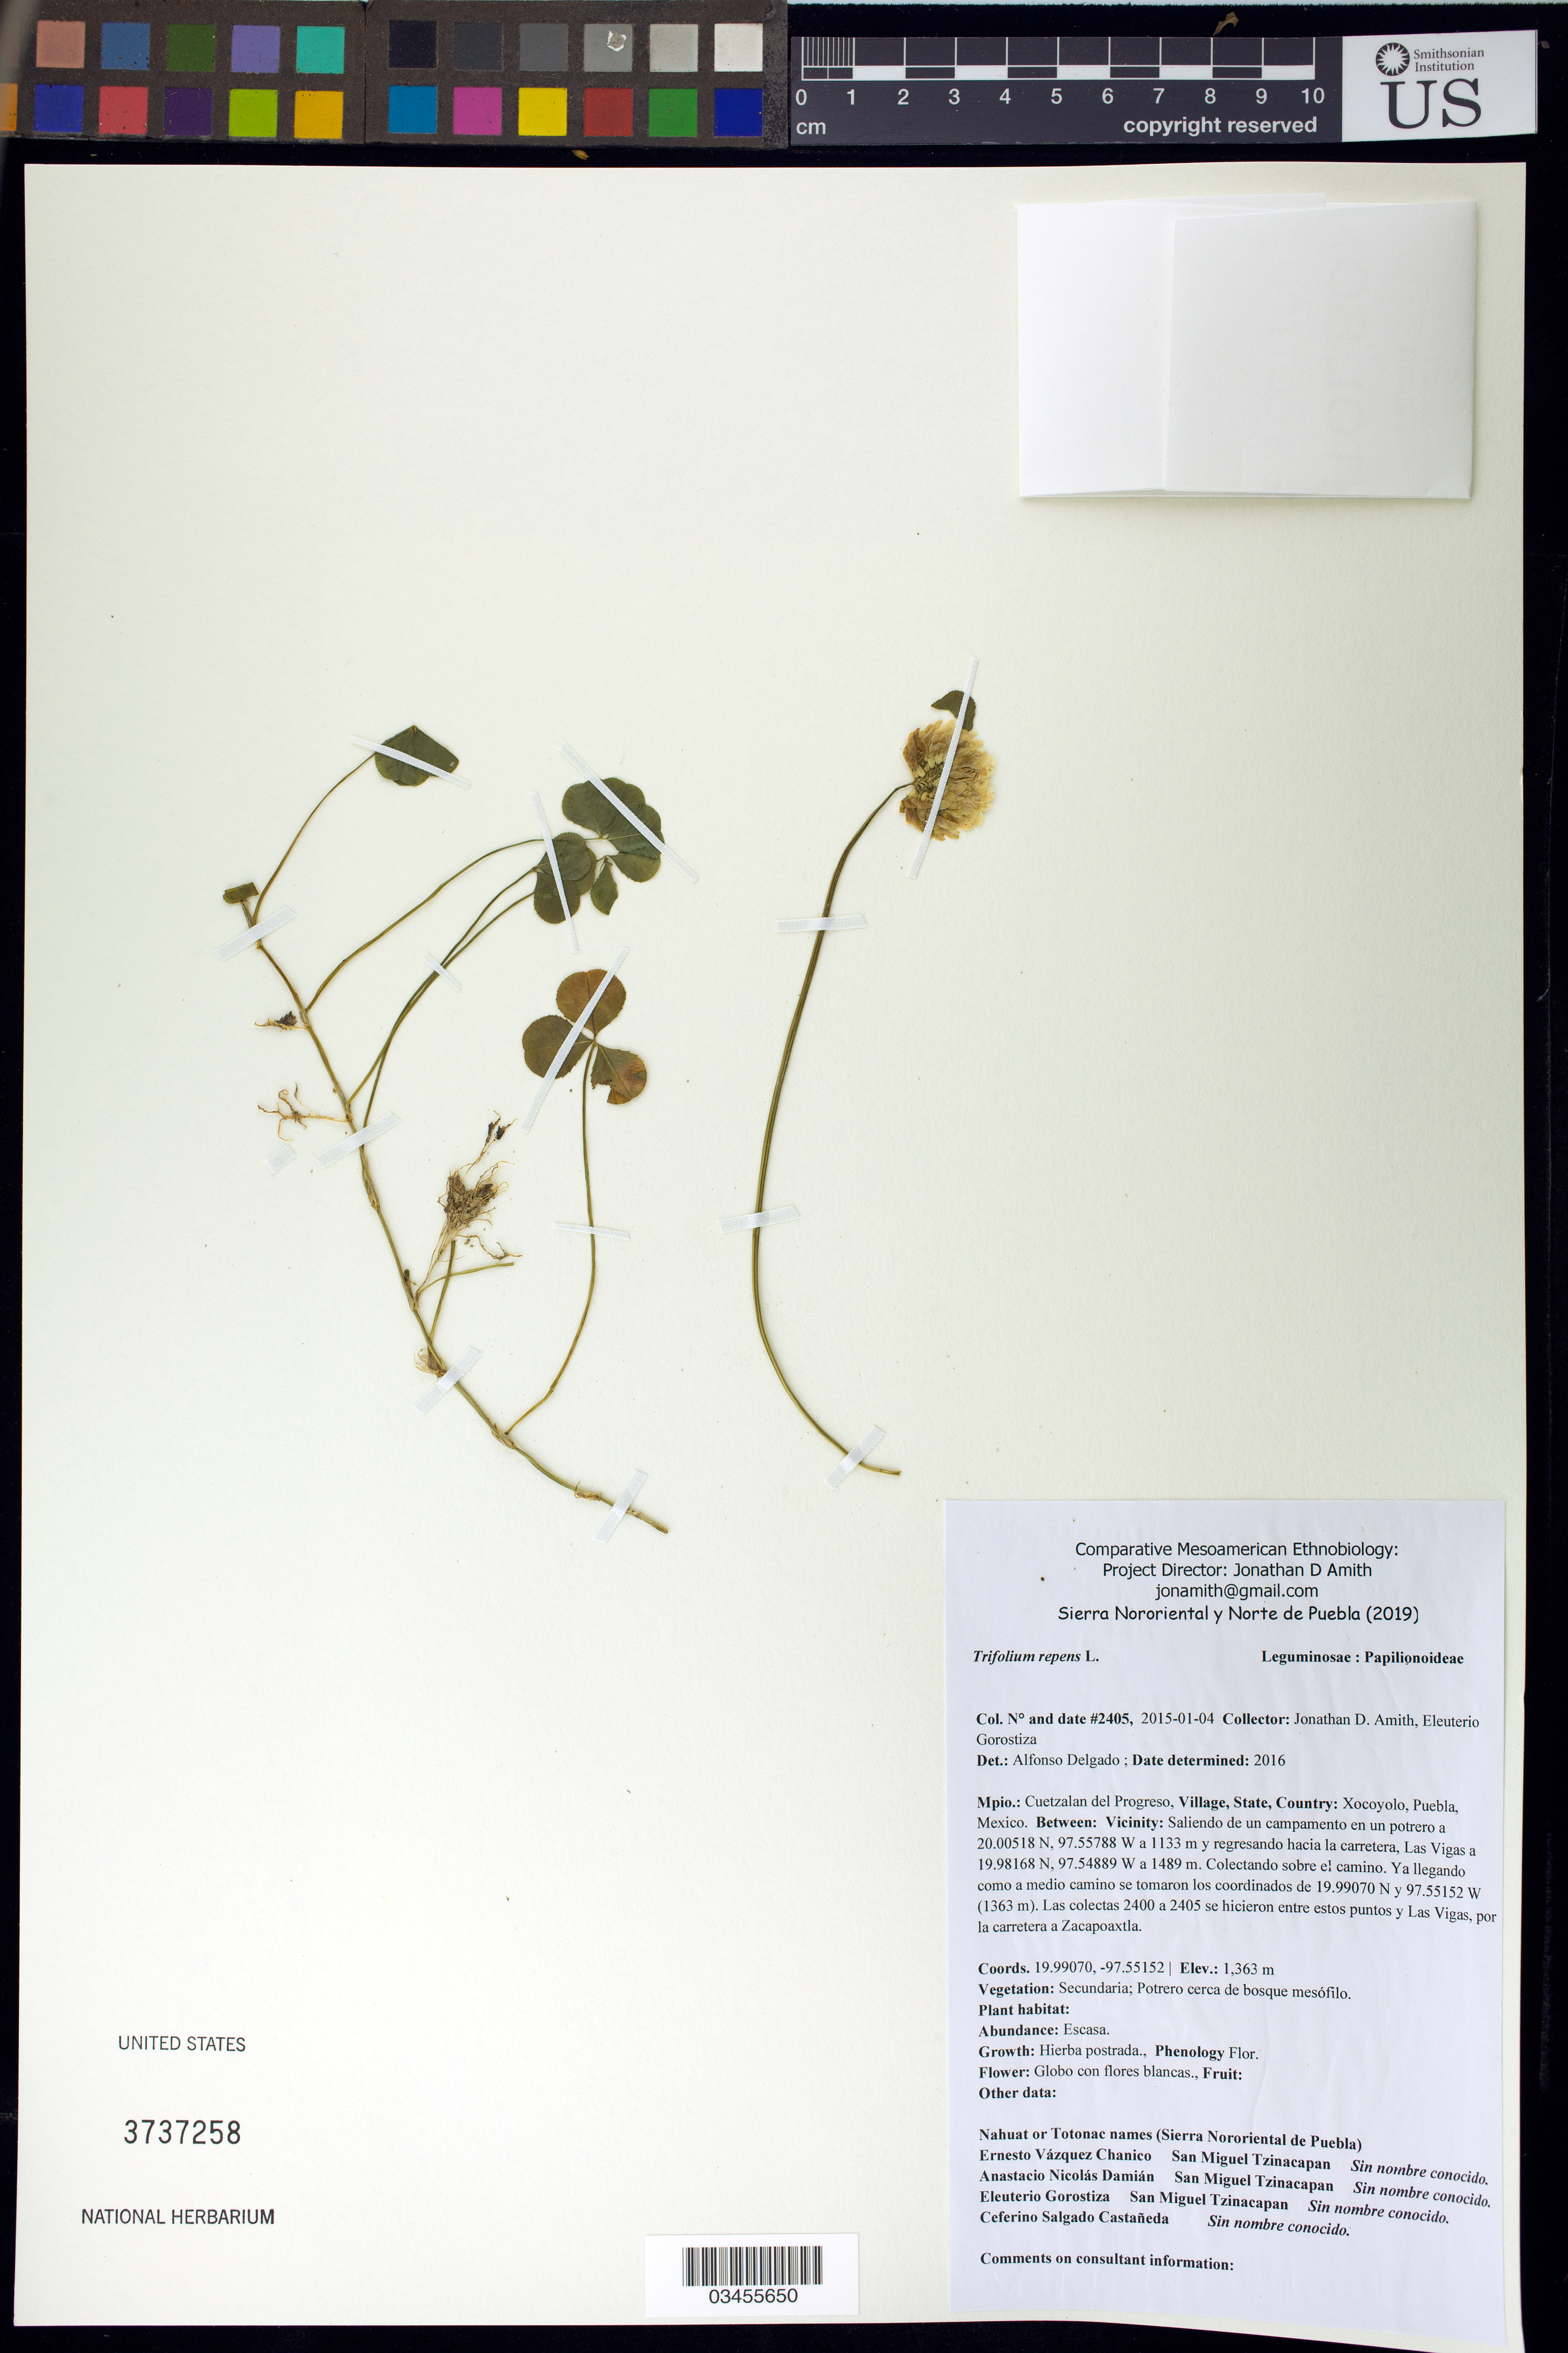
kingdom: Plantae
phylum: Tracheophyta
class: Magnoliopsida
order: Fabales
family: Fabaceae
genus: Trifolium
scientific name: Trifolium repens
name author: L.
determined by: Delgado S., A. O.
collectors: J. D. Amith & E. Gorostiza S.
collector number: JDA_02405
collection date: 2015-01-04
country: México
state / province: Puebla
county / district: Cuetzalan del Progreso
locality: PUEBLO: Xocoyolo; LOCALIDAD EXACTA: Saliendo de un campamento en un potrero a 20.00518 N, 97.55788 W a 1133 m y regresando hacia la carretera, Las Vigas a 19.98168 N, 97.54889 W a 1489 m. Colectando sobre el camino. Ya llegando como a medio camino se toma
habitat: VEGETACIÓN y HABITAT: Potrero cerca de bosque mesófilo.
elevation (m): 1363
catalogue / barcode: US 3737258